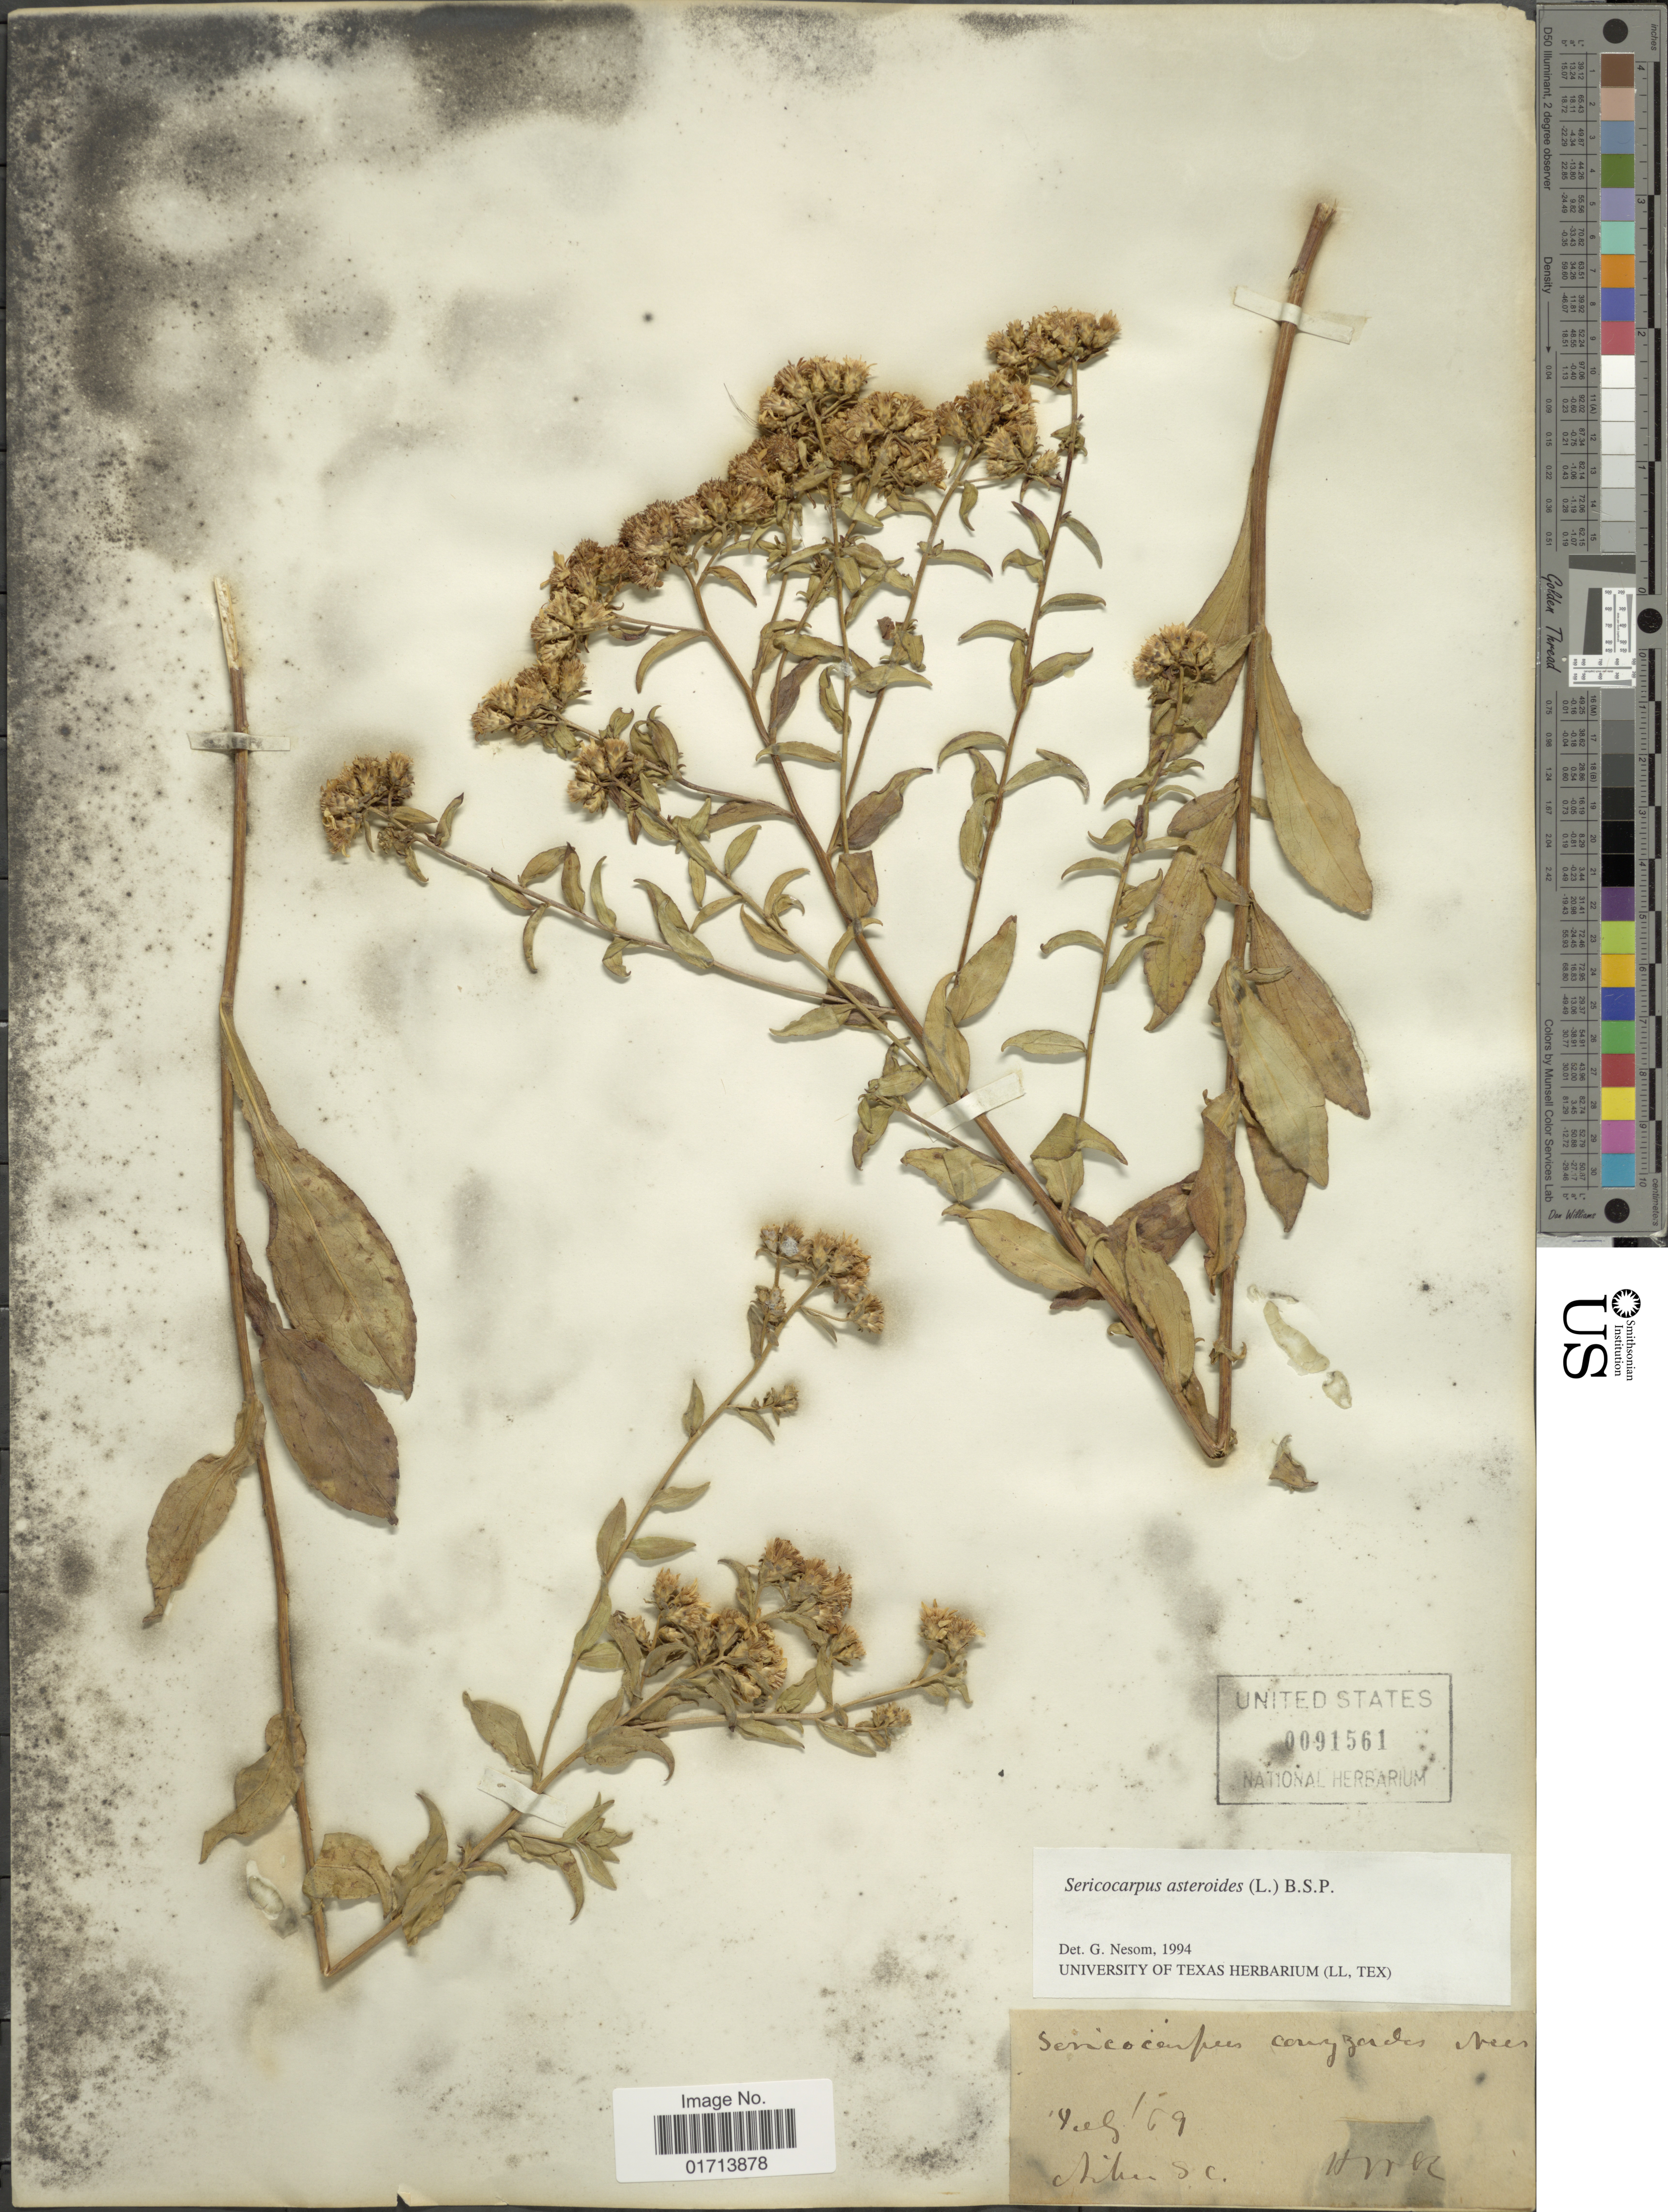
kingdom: Plantae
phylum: Tracheophyta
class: Magnoliopsida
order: Asterales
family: Asteraceae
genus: Sericocarpus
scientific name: Sericocarpus asteroides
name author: (L.) Britton, Stearns & Poggenb.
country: United States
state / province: South Carolina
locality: Aiken,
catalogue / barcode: US 91561